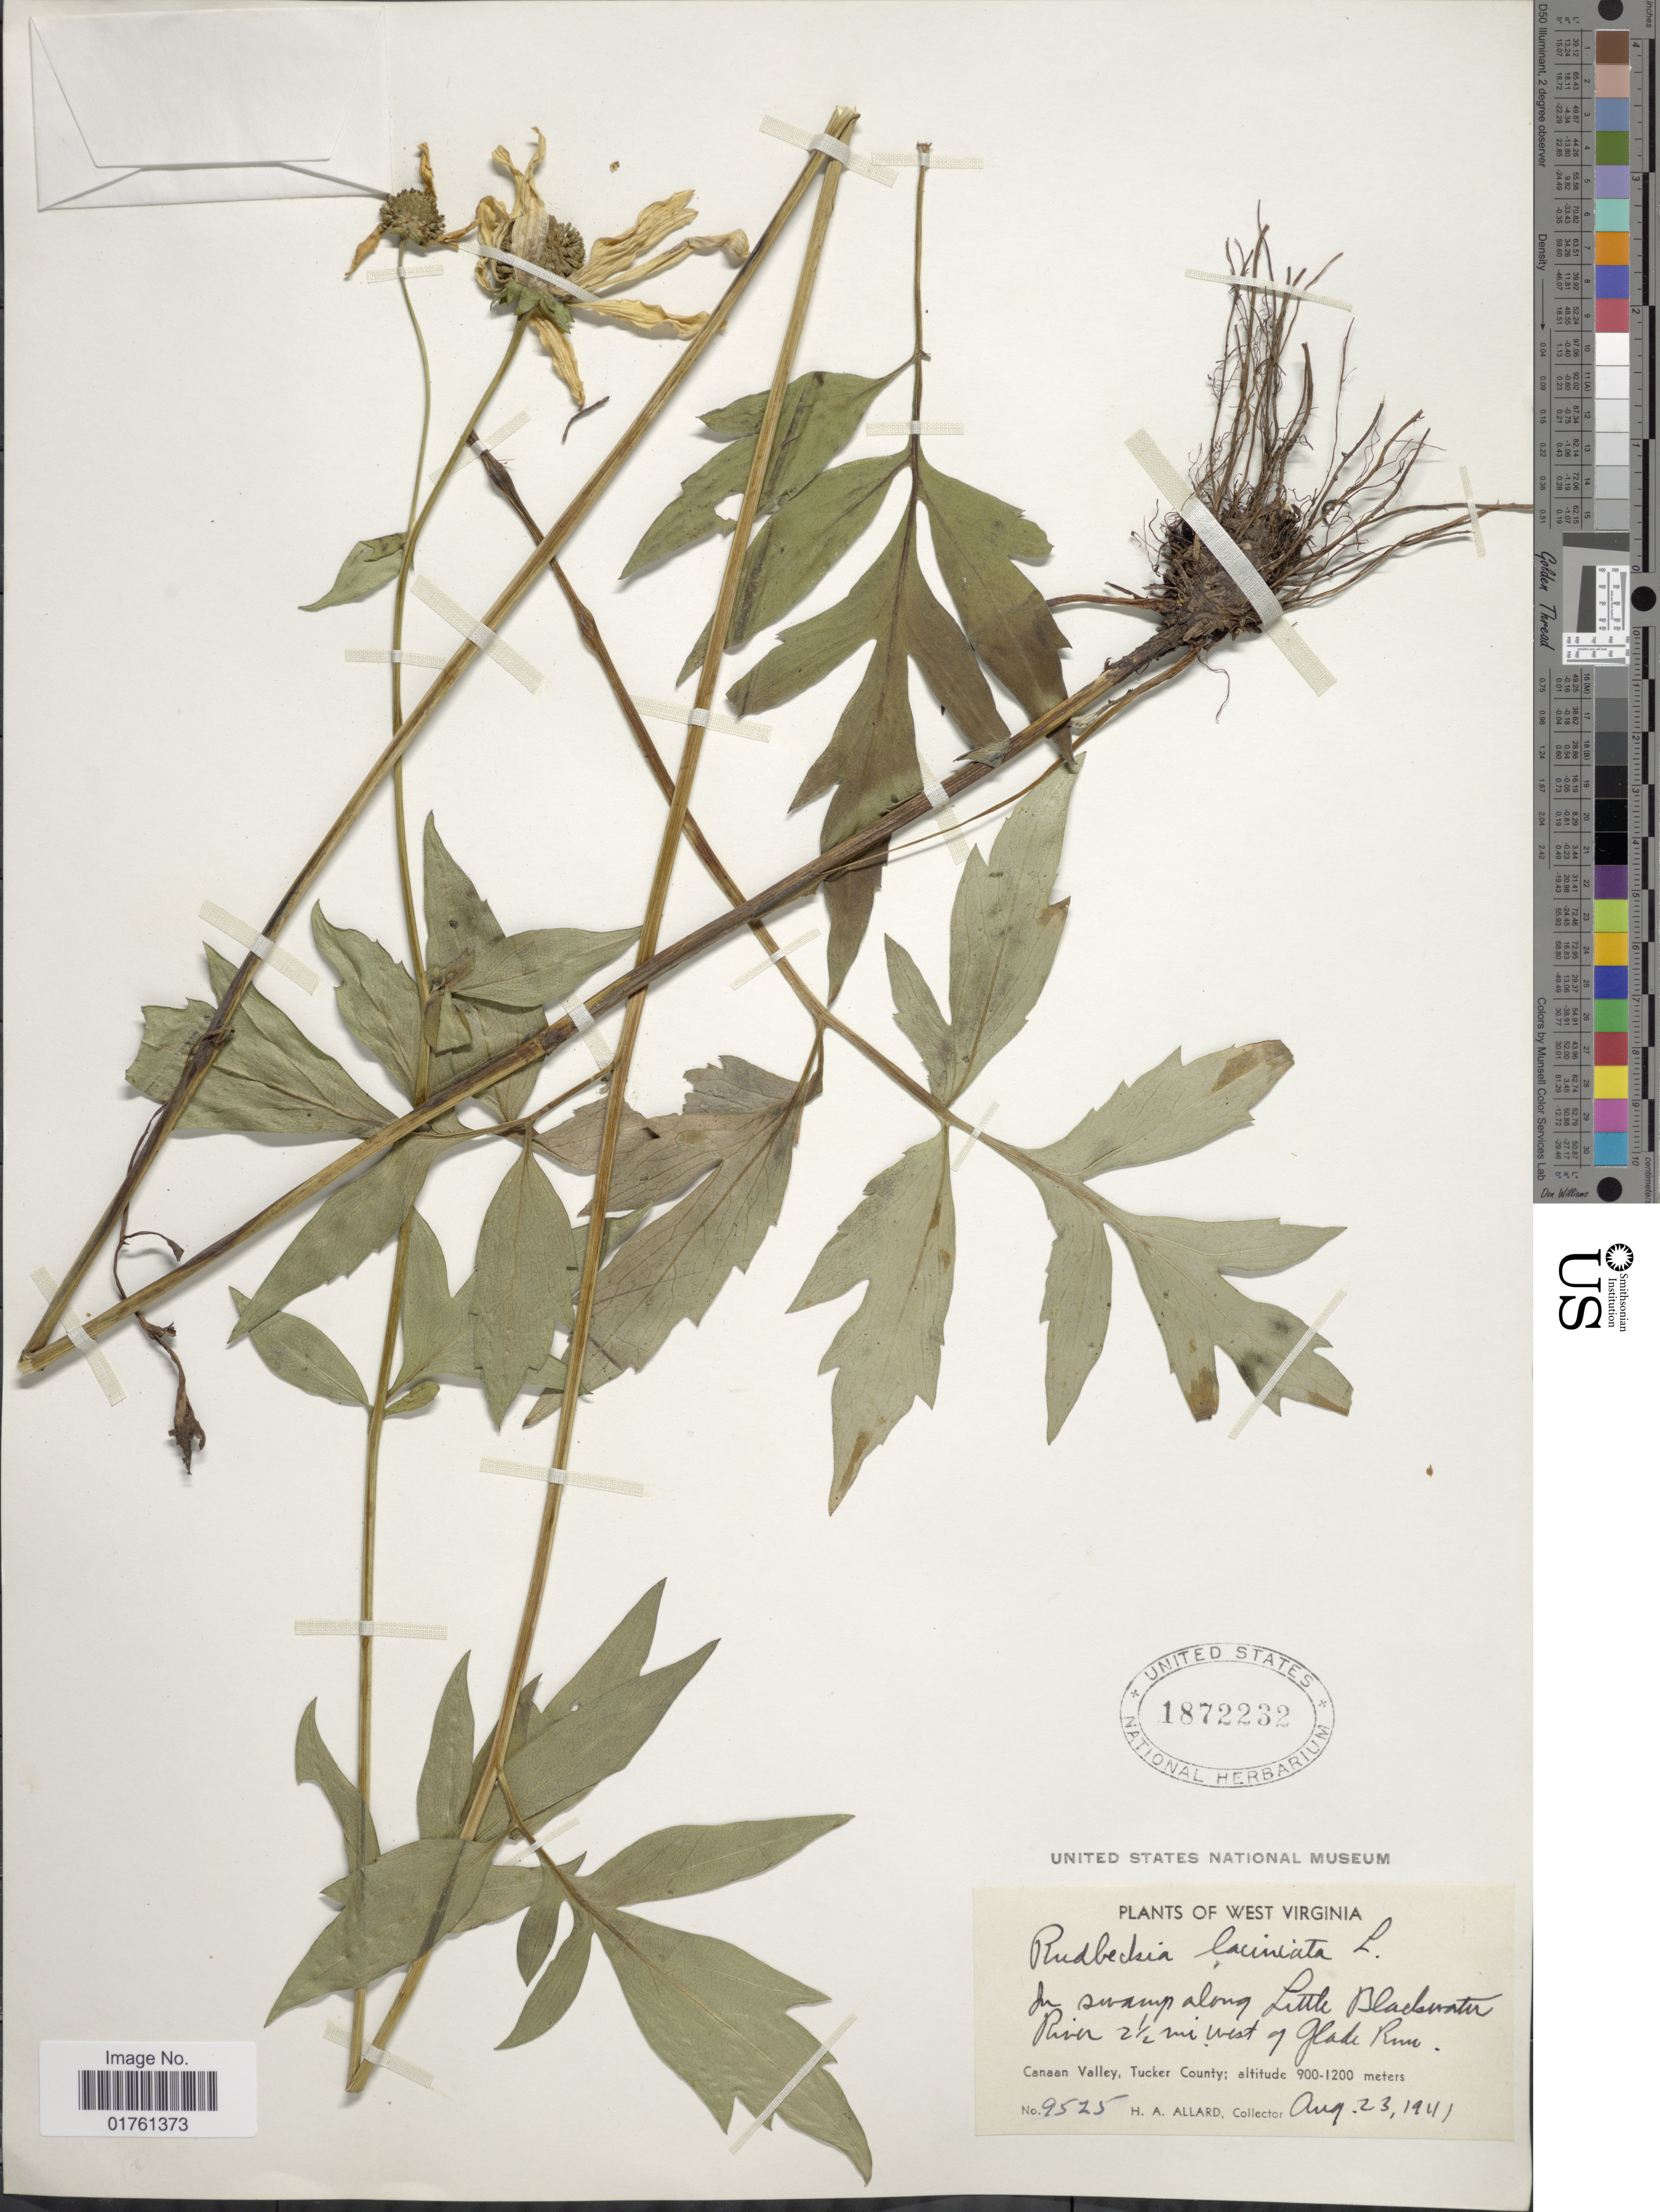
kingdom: Plantae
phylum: Tracheophyta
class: Magnoliopsida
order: Asterales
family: Asteraceae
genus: Rudbeckia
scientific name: Rudbeckia laciniata var. laciniata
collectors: H. A. Allard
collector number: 9525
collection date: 1941-08-23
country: United States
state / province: West Virginia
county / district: Tucker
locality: In swamp along Little Blackwater River 2½ mi west of Glade River, Canaan Valley, Tucker County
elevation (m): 900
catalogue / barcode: US 1872232